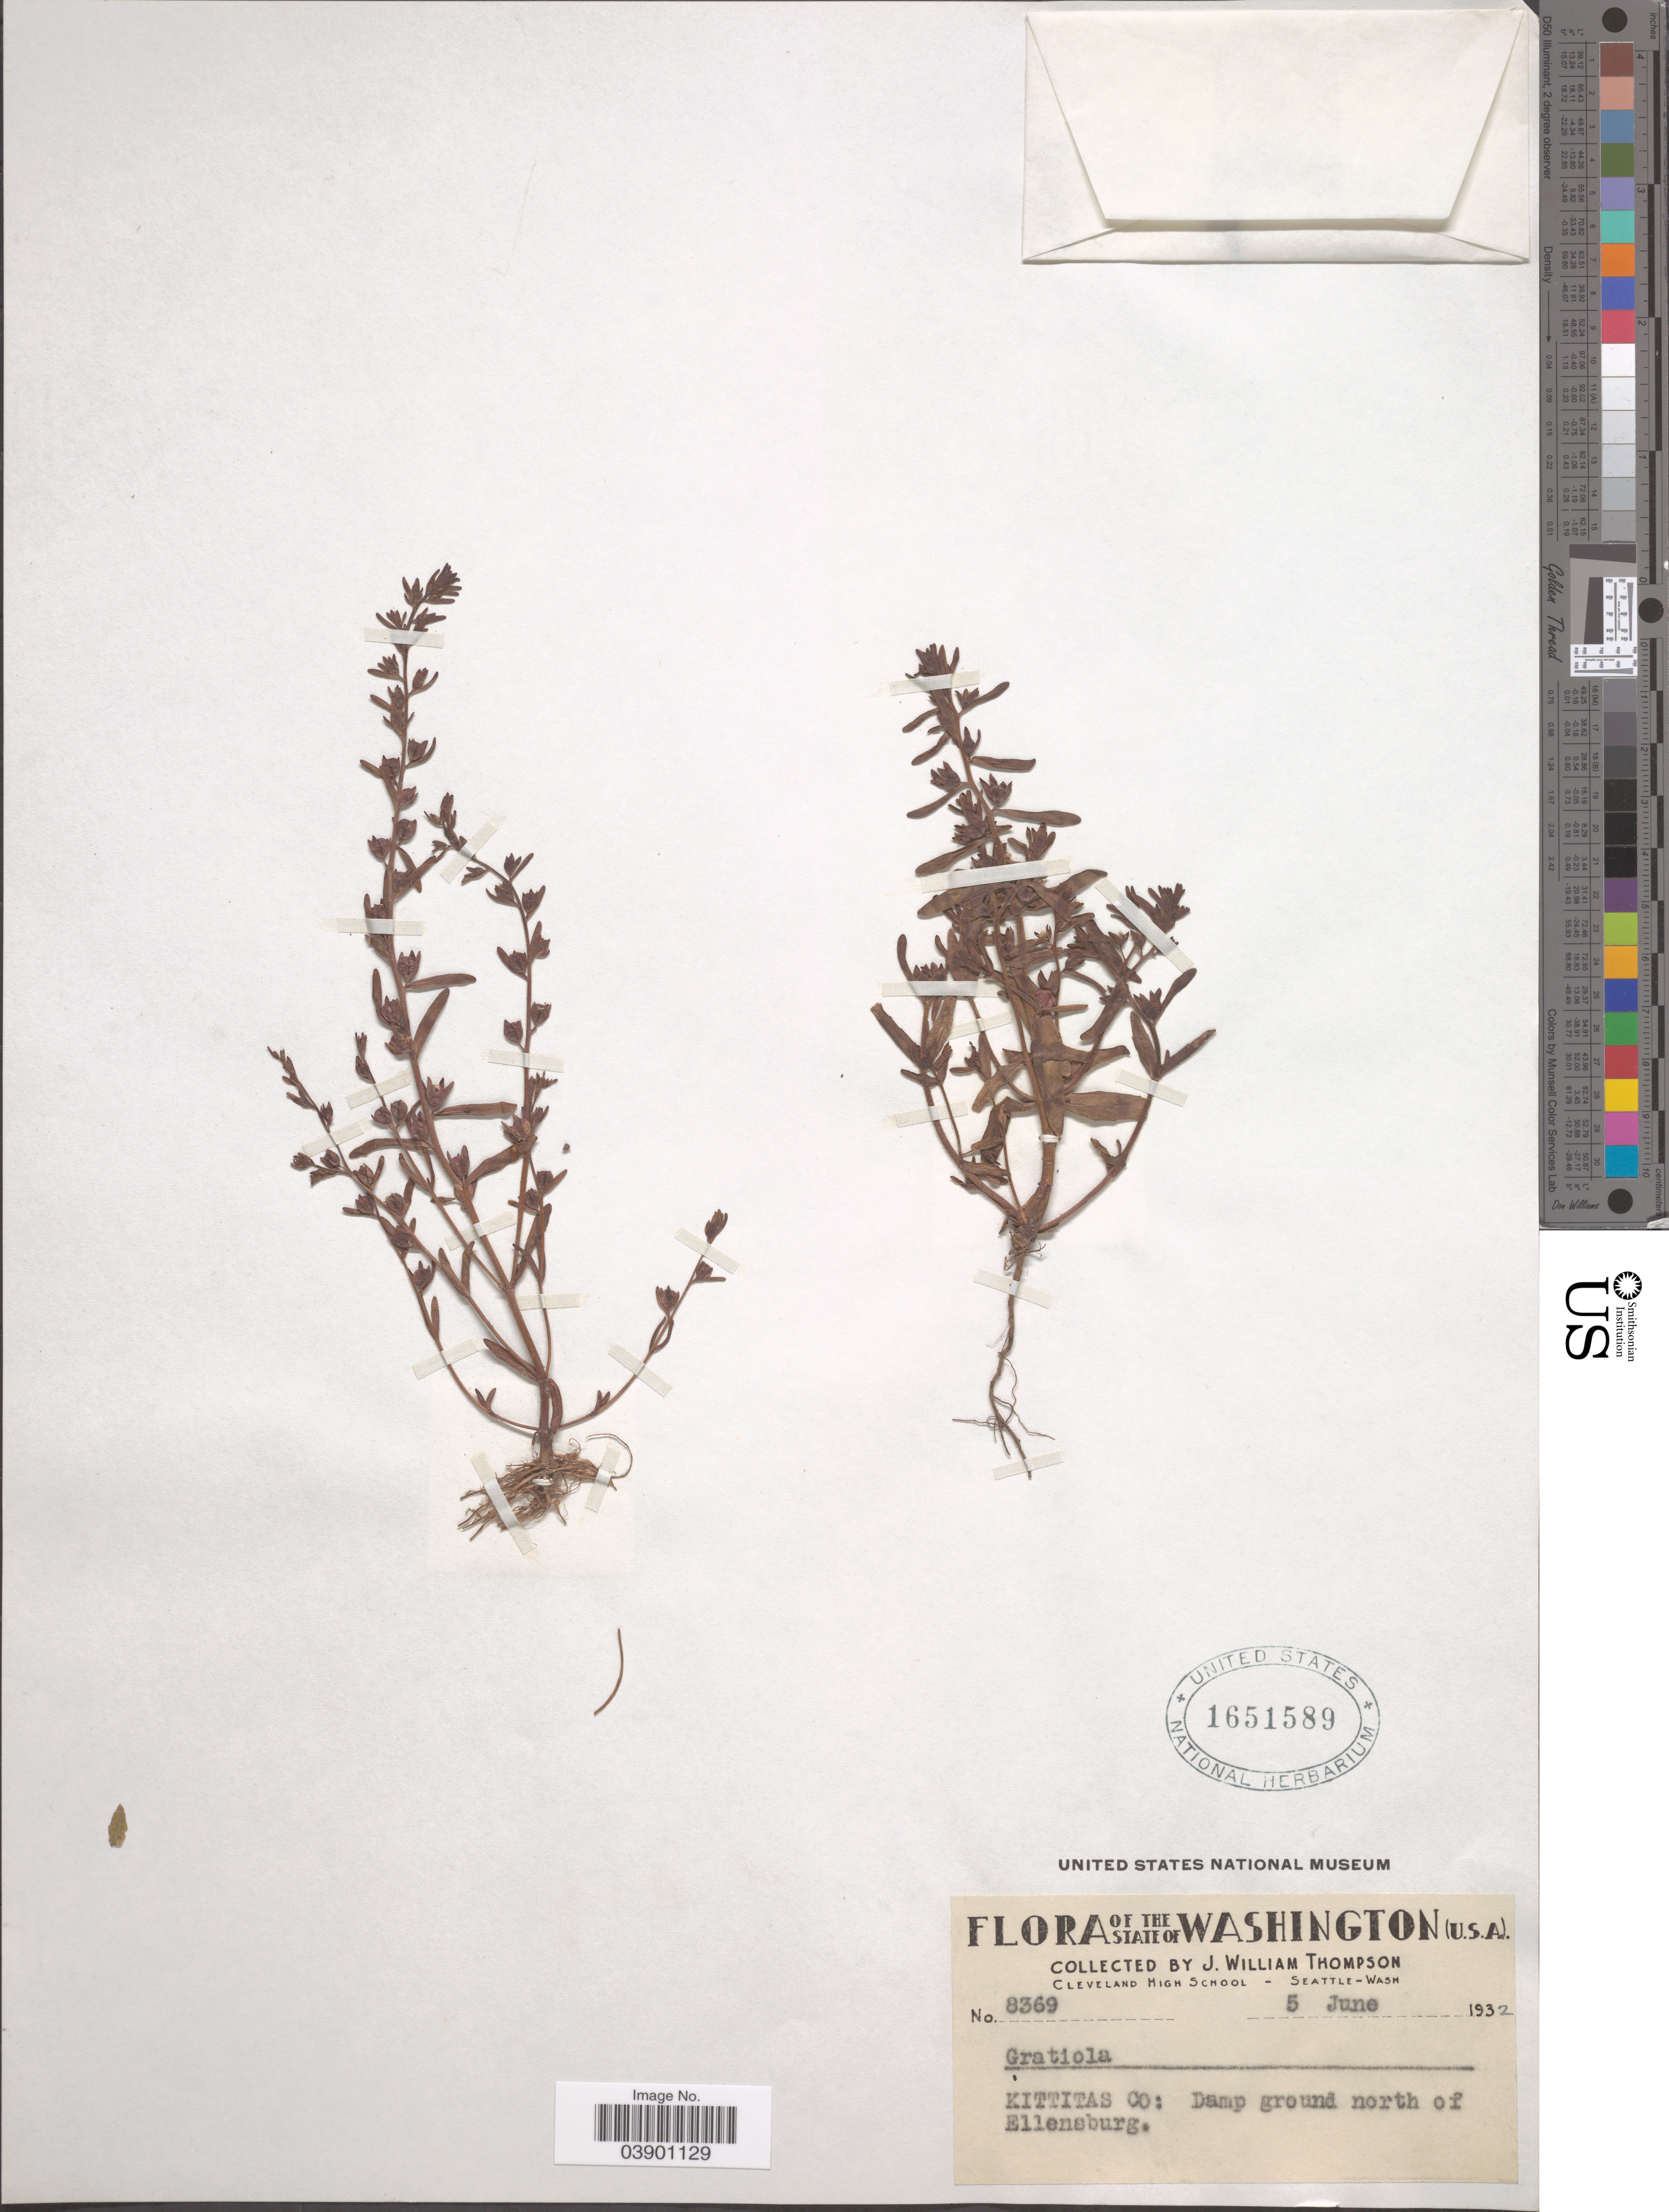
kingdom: Plantae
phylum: Tracheophyta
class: Magnoliopsida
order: Lamiales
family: Plantaginaceae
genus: Gratiola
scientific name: Gratiola sp.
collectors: J. W. Thompson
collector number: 8369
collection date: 1932-06-05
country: United States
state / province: Washington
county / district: Kittitas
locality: Kittitas Co: Damp grounnd north of Ellenburg.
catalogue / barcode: US 1651589